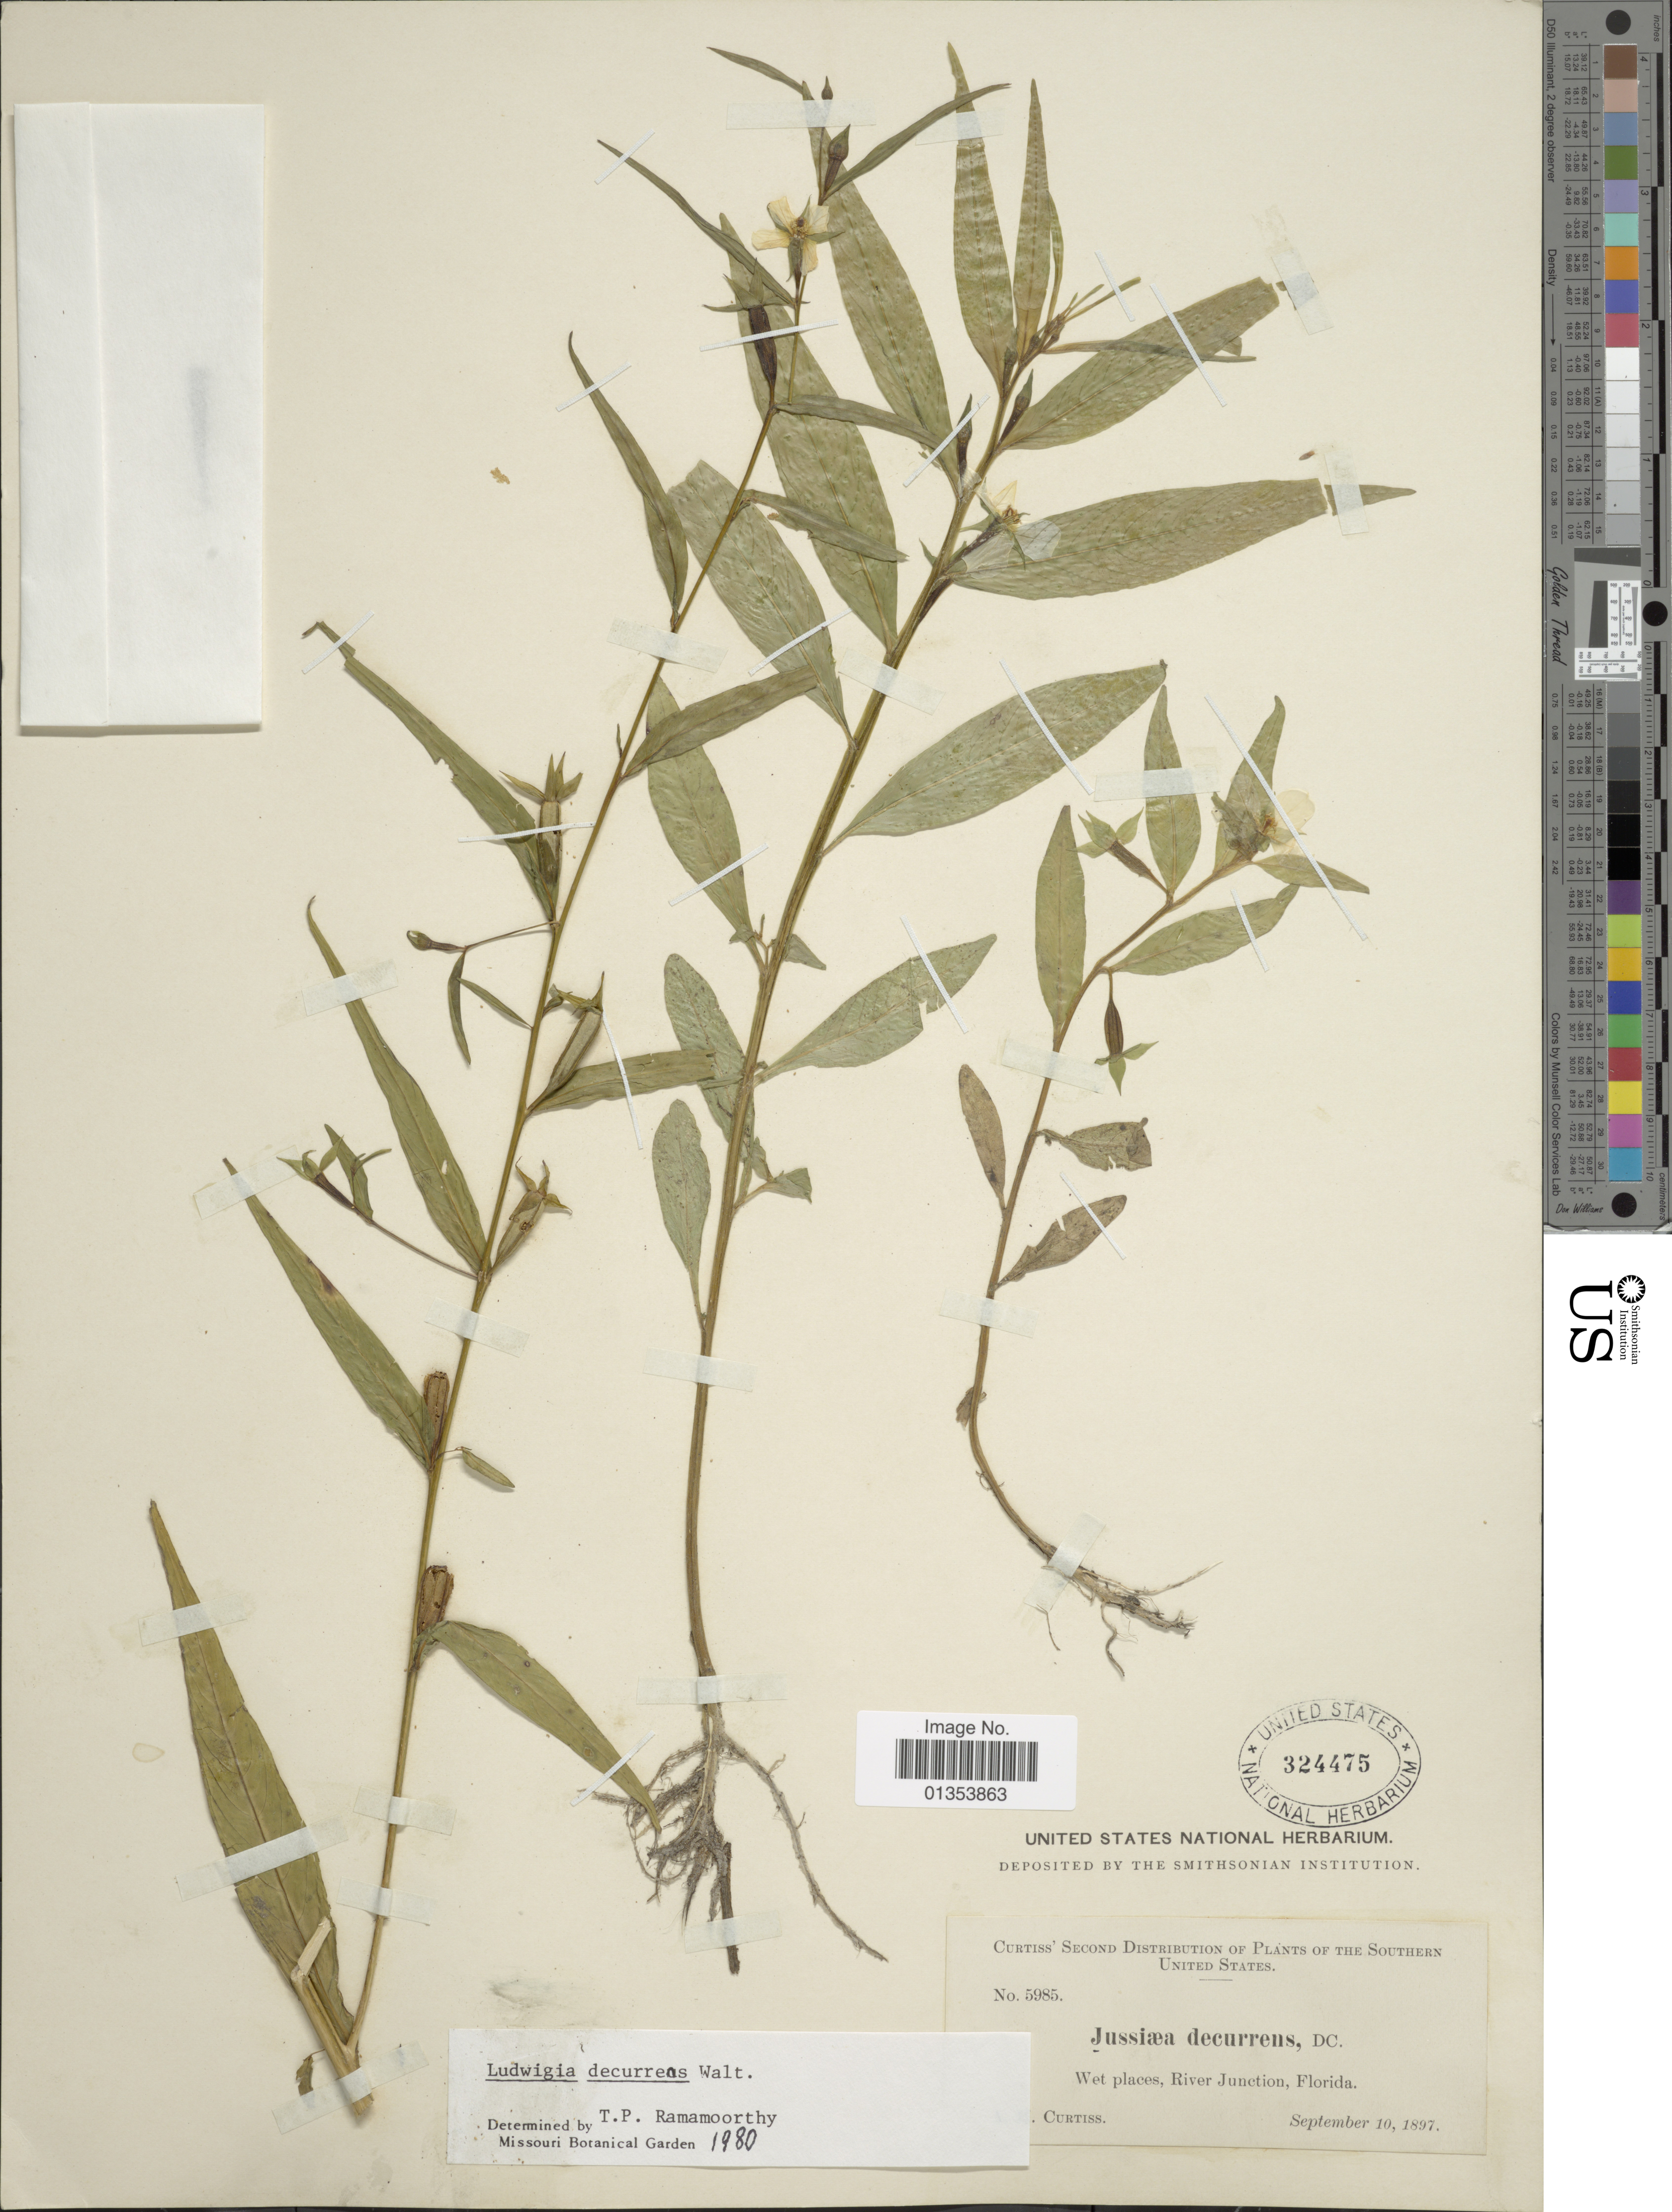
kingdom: Plantae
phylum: Tracheophyta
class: Magnoliopsida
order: Myrtales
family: Onagraceae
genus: Ludwigia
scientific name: Ludwigia decurrens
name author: Walter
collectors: -. Curtiss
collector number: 5985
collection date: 1897-09-10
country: United States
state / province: Florida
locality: River Junction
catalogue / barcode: US 324475